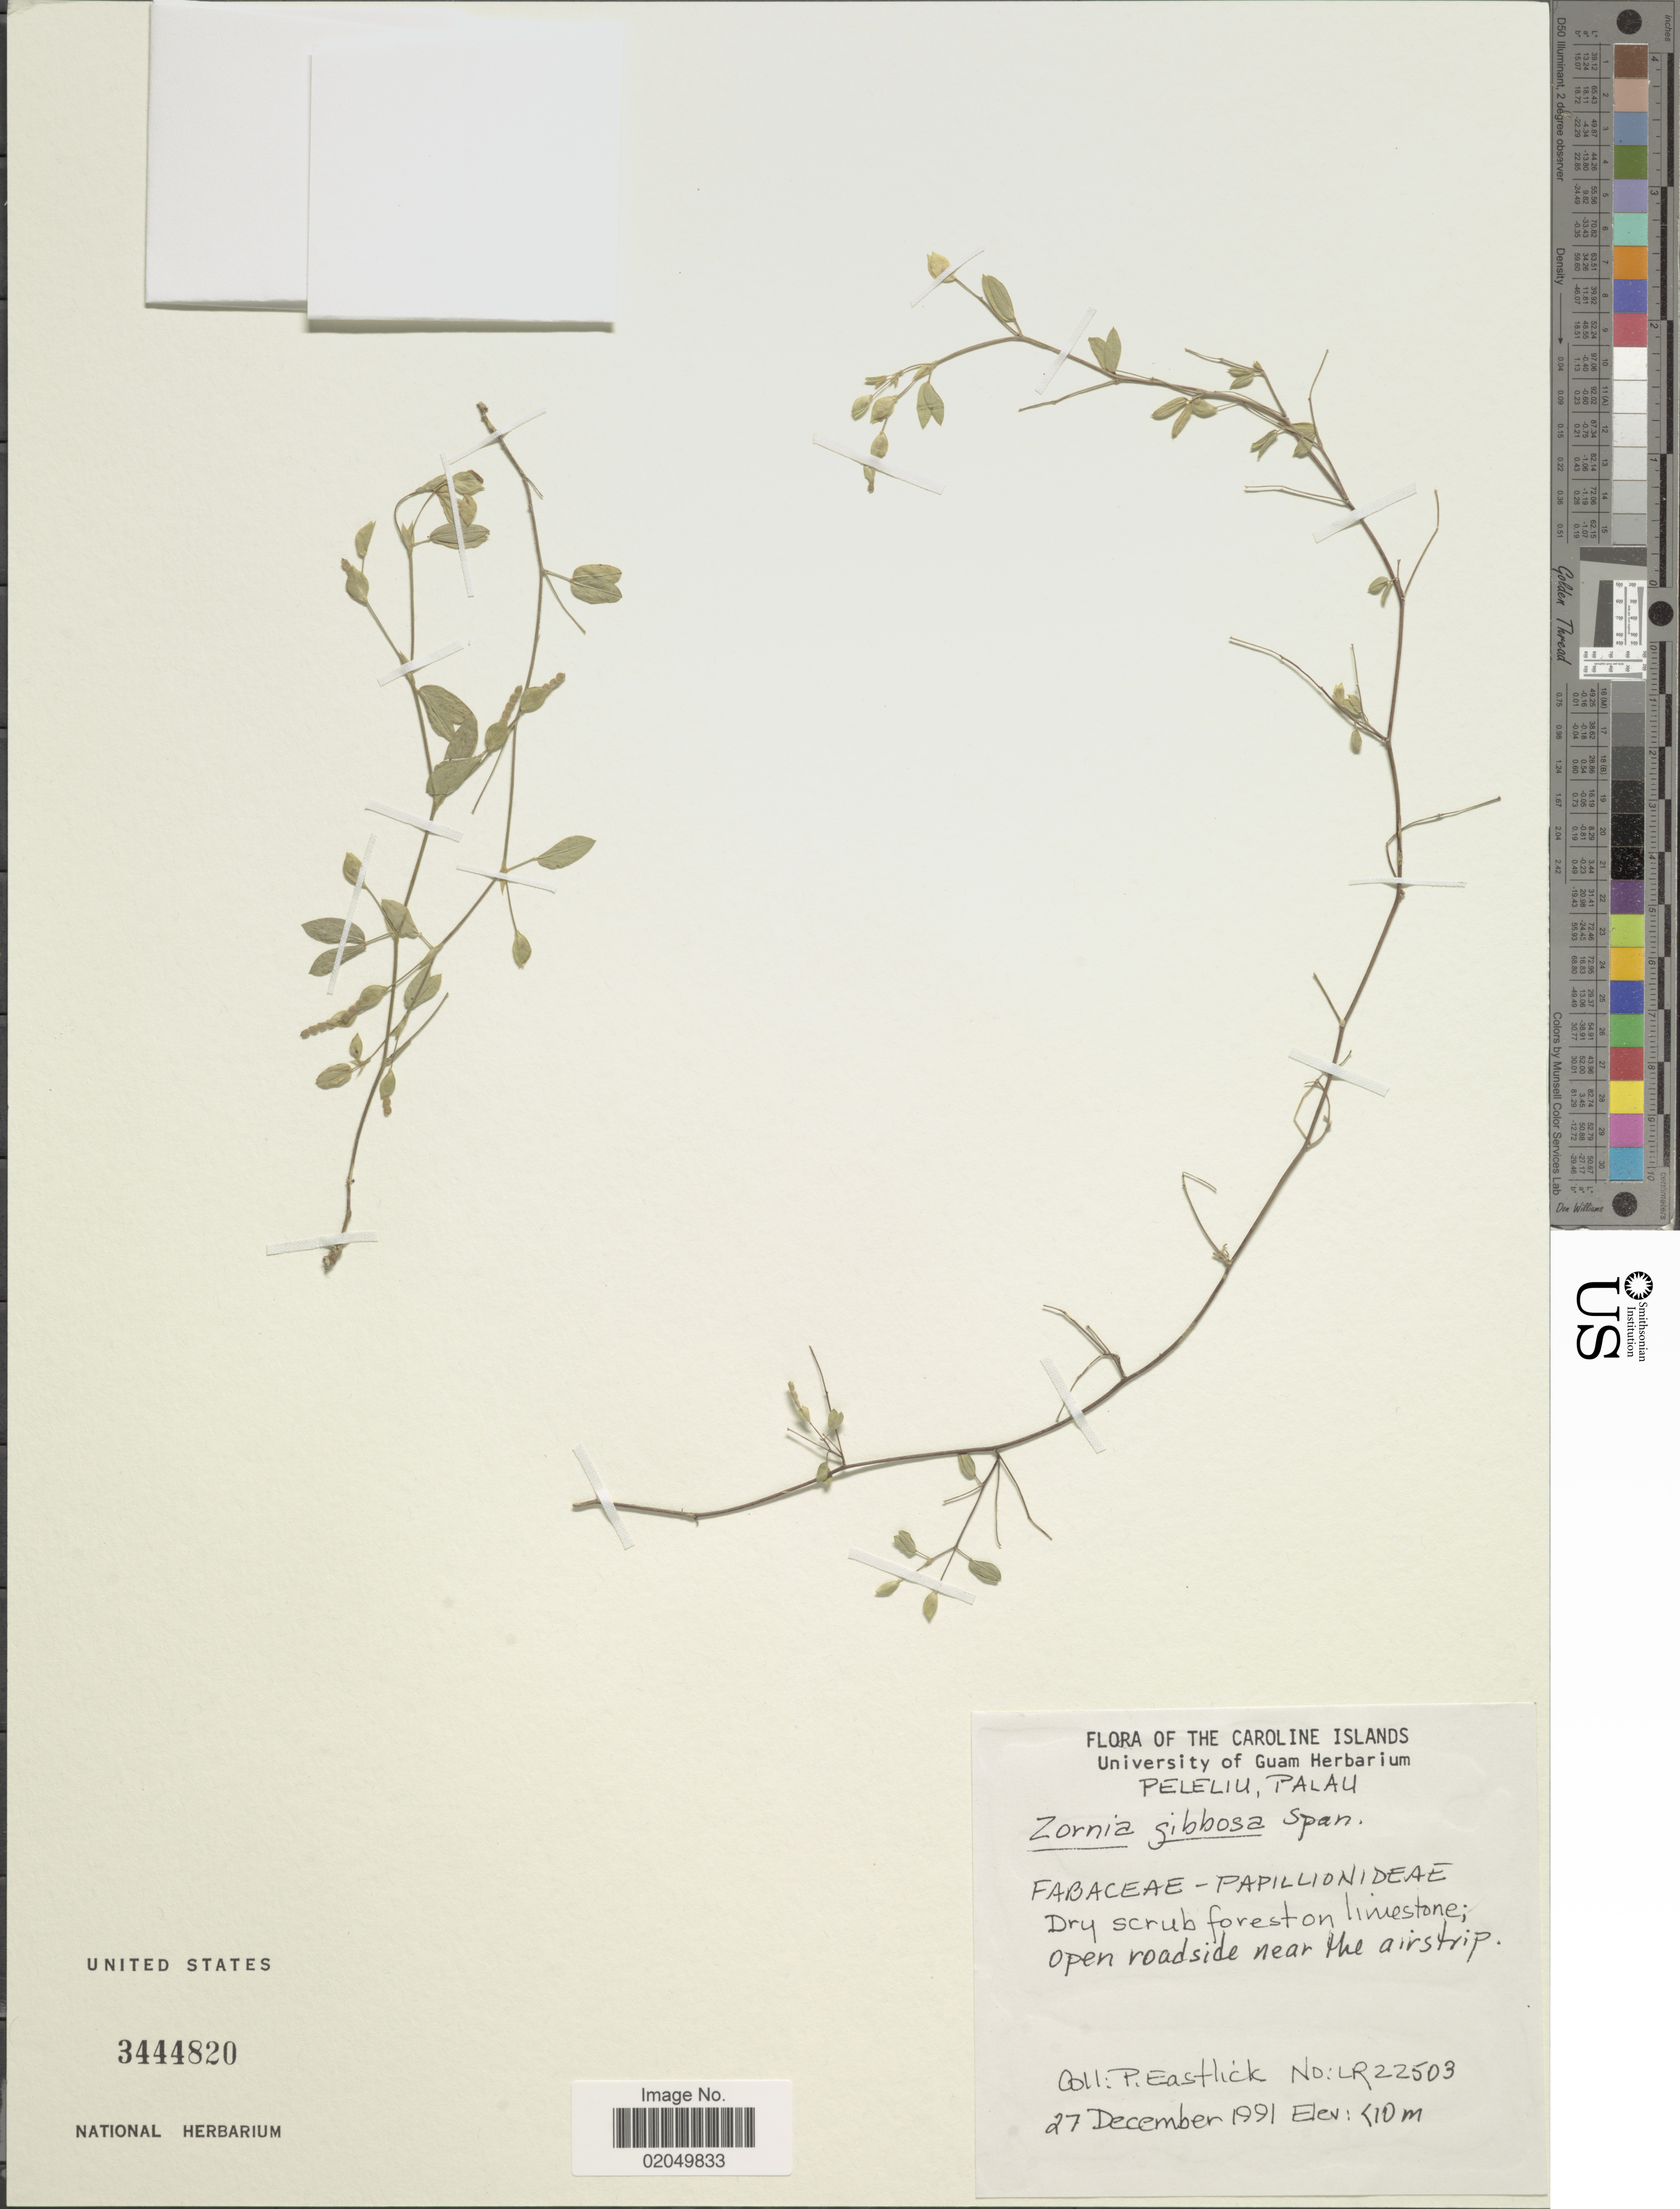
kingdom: Plantae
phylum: Tracheophyta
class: Magnoliopsida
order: Fabales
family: Fabaceae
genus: Zornia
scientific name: Zornia gibbosa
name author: Spanoghe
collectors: P. Eastlick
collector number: LR22503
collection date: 1991-12-27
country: Palau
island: Beliliou [Peleliu]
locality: Peleliu, Palau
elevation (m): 10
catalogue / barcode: US 3444820